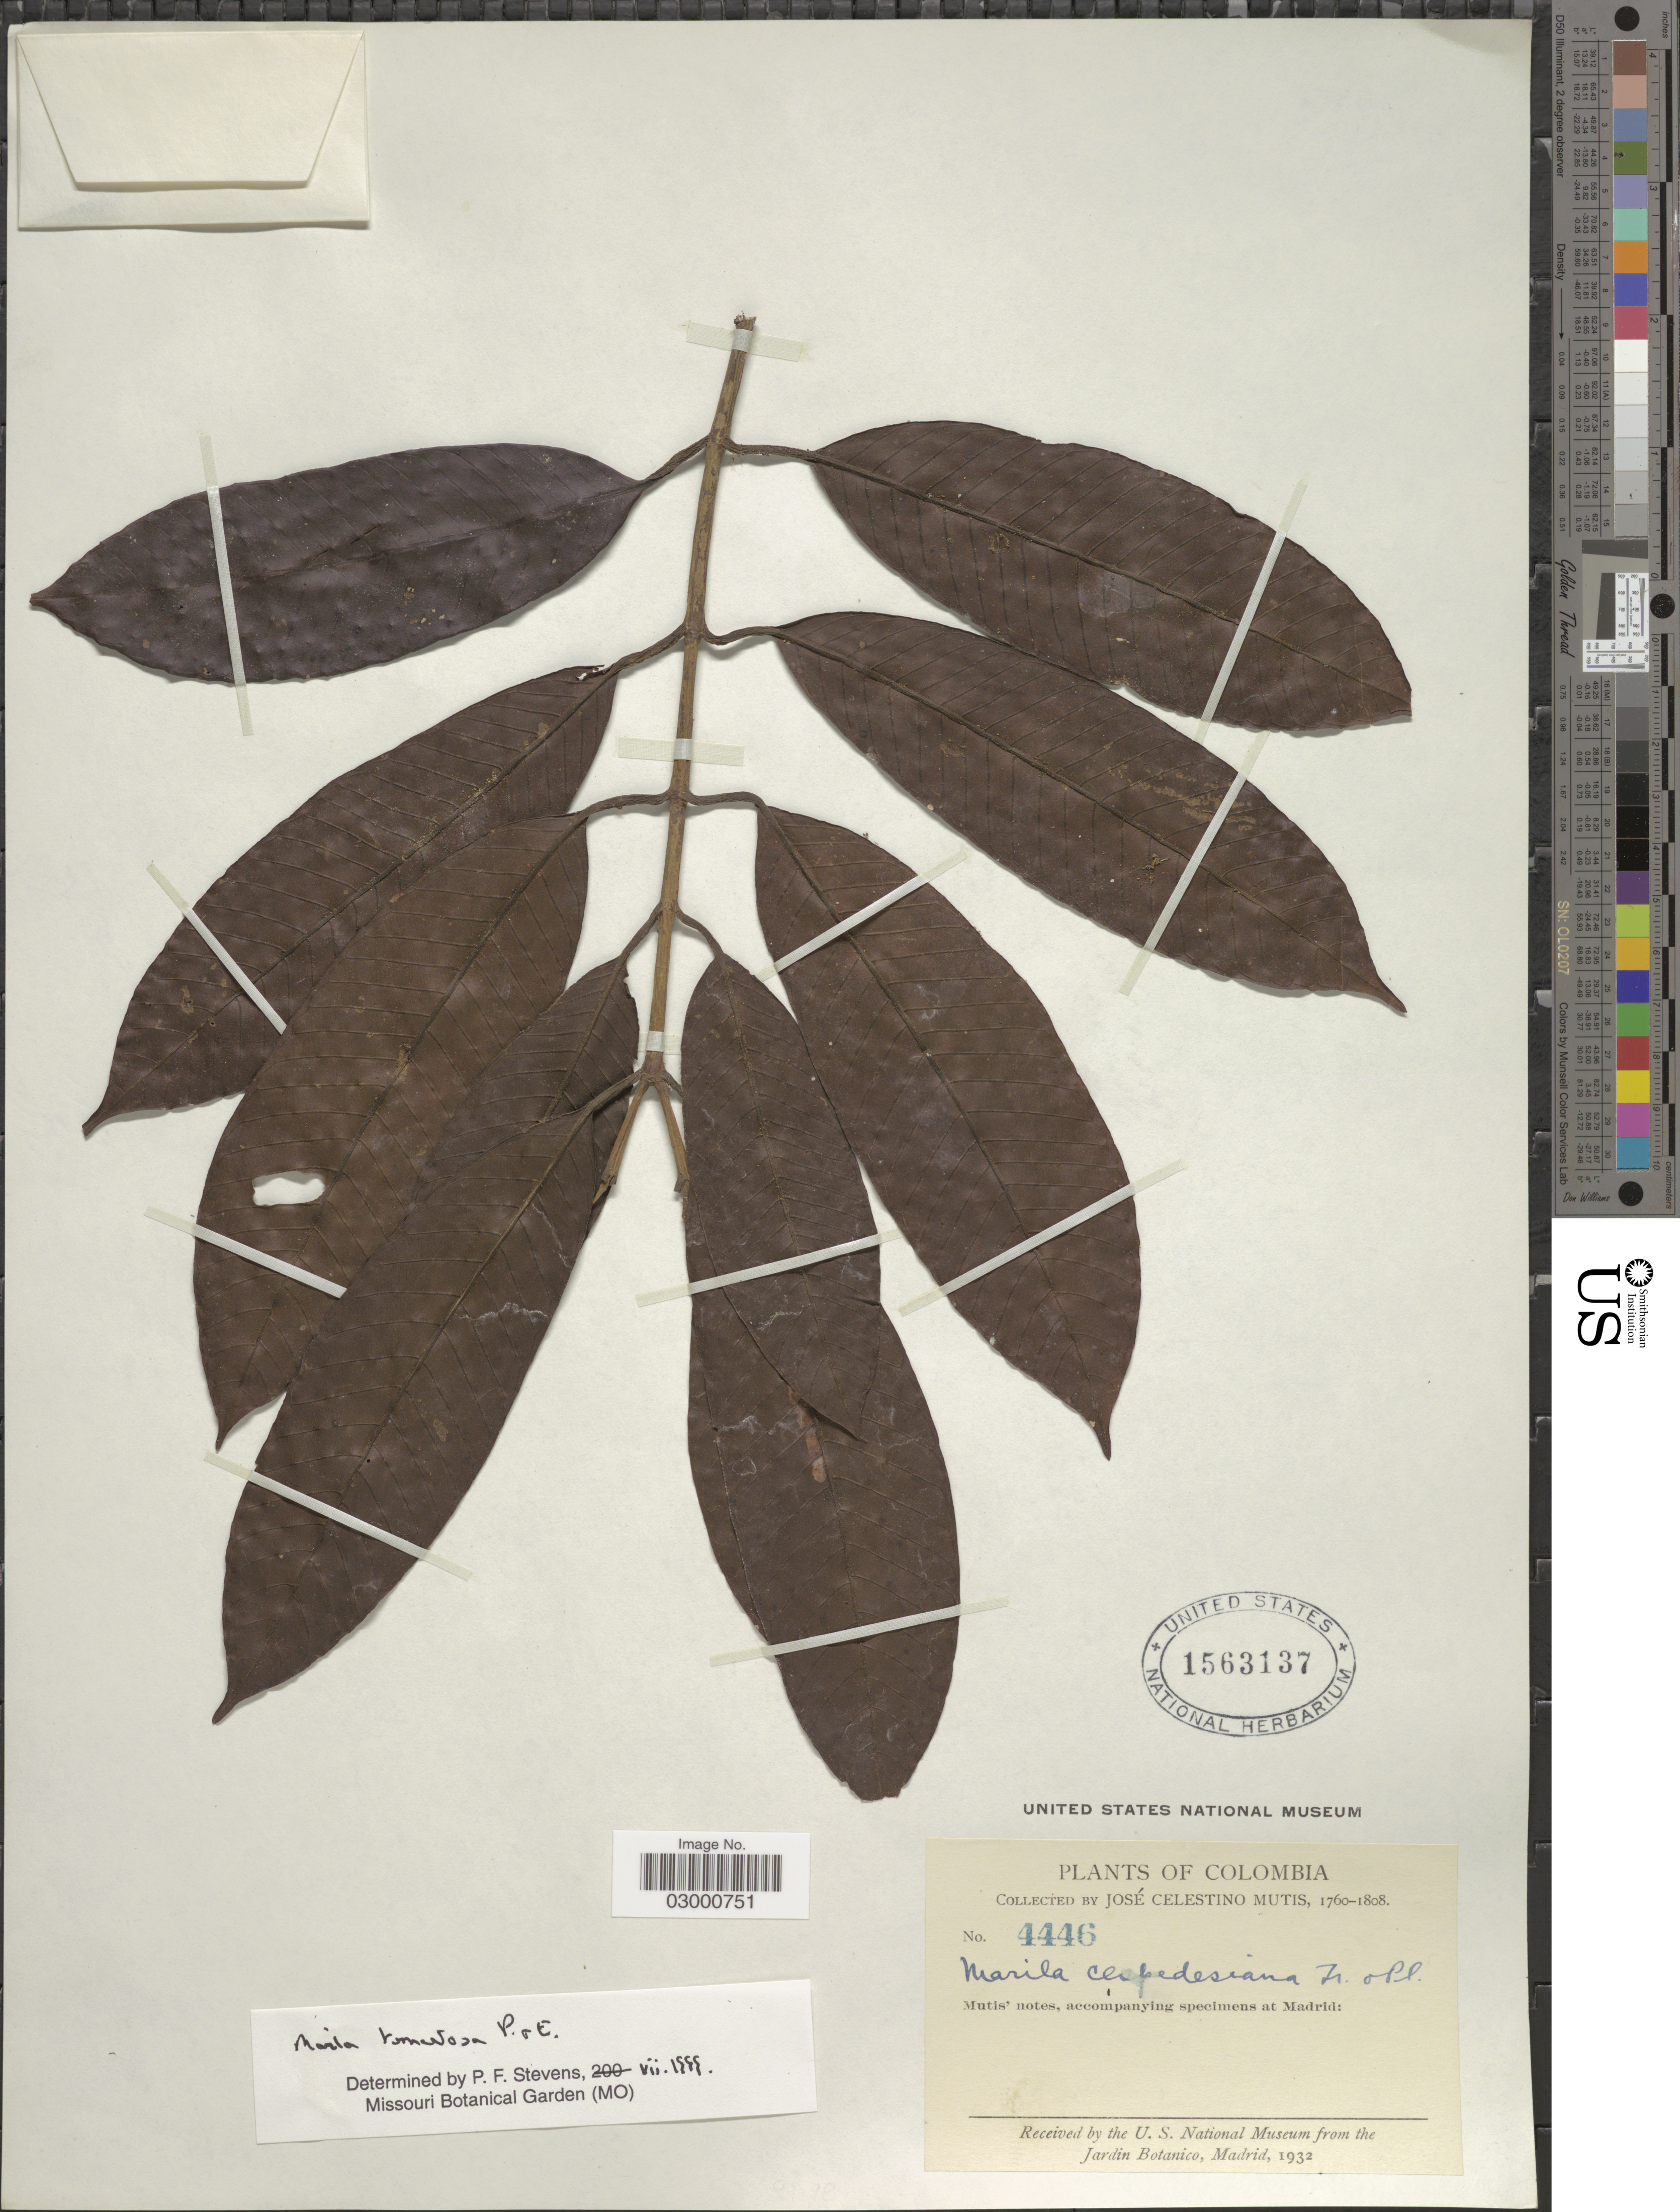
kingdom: Plantae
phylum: Tracheophyta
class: Magnoliopsida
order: Malpighiales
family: Calophyllaceae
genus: Marila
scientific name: Marila tomentosa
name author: Poepp.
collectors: J. C. B. Mutis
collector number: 4446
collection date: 1760/1808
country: Colombia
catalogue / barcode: US 1563137